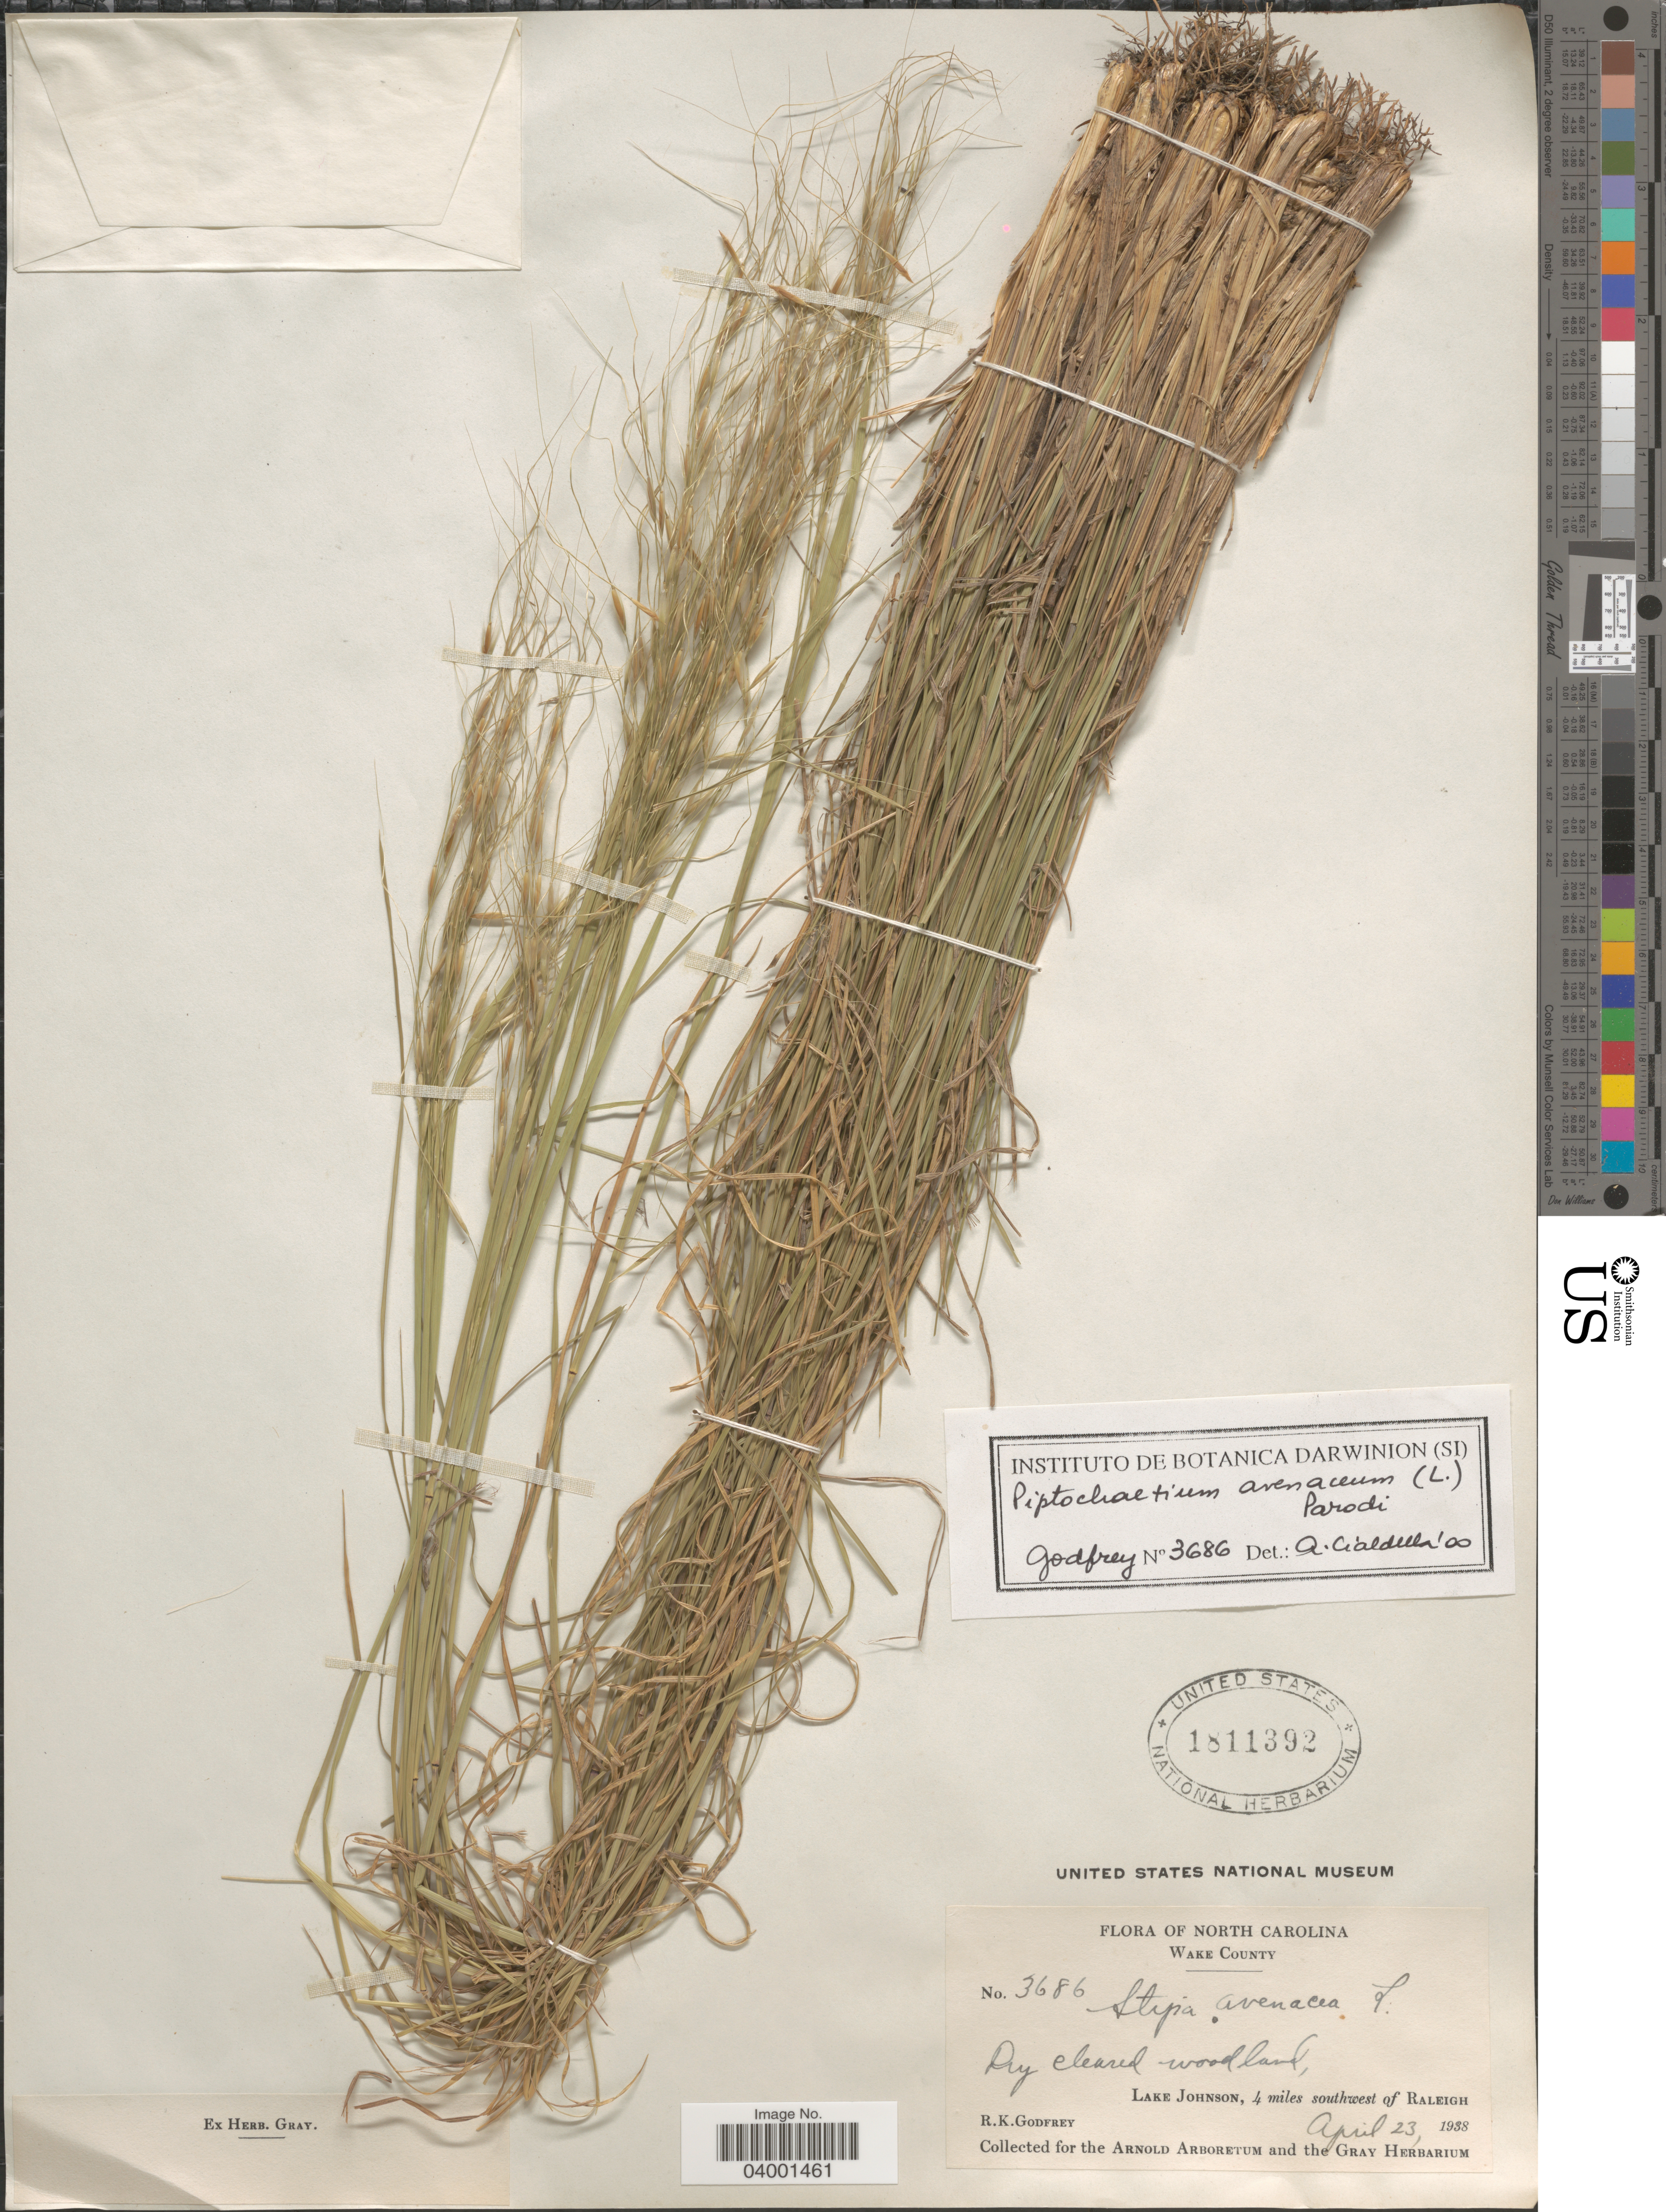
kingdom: Plantae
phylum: Tracheophyta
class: Liliopsida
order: Poales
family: Poaceae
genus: Piptochaetium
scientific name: Piptochaetium avenaceum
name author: (L.) Parodi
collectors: R. K. Godfrey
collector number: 3686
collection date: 1938-04-23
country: United States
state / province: North Carolina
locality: Wake County. Lake Johnson, 4 miles southwest of Raleigh.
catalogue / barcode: US 1811392